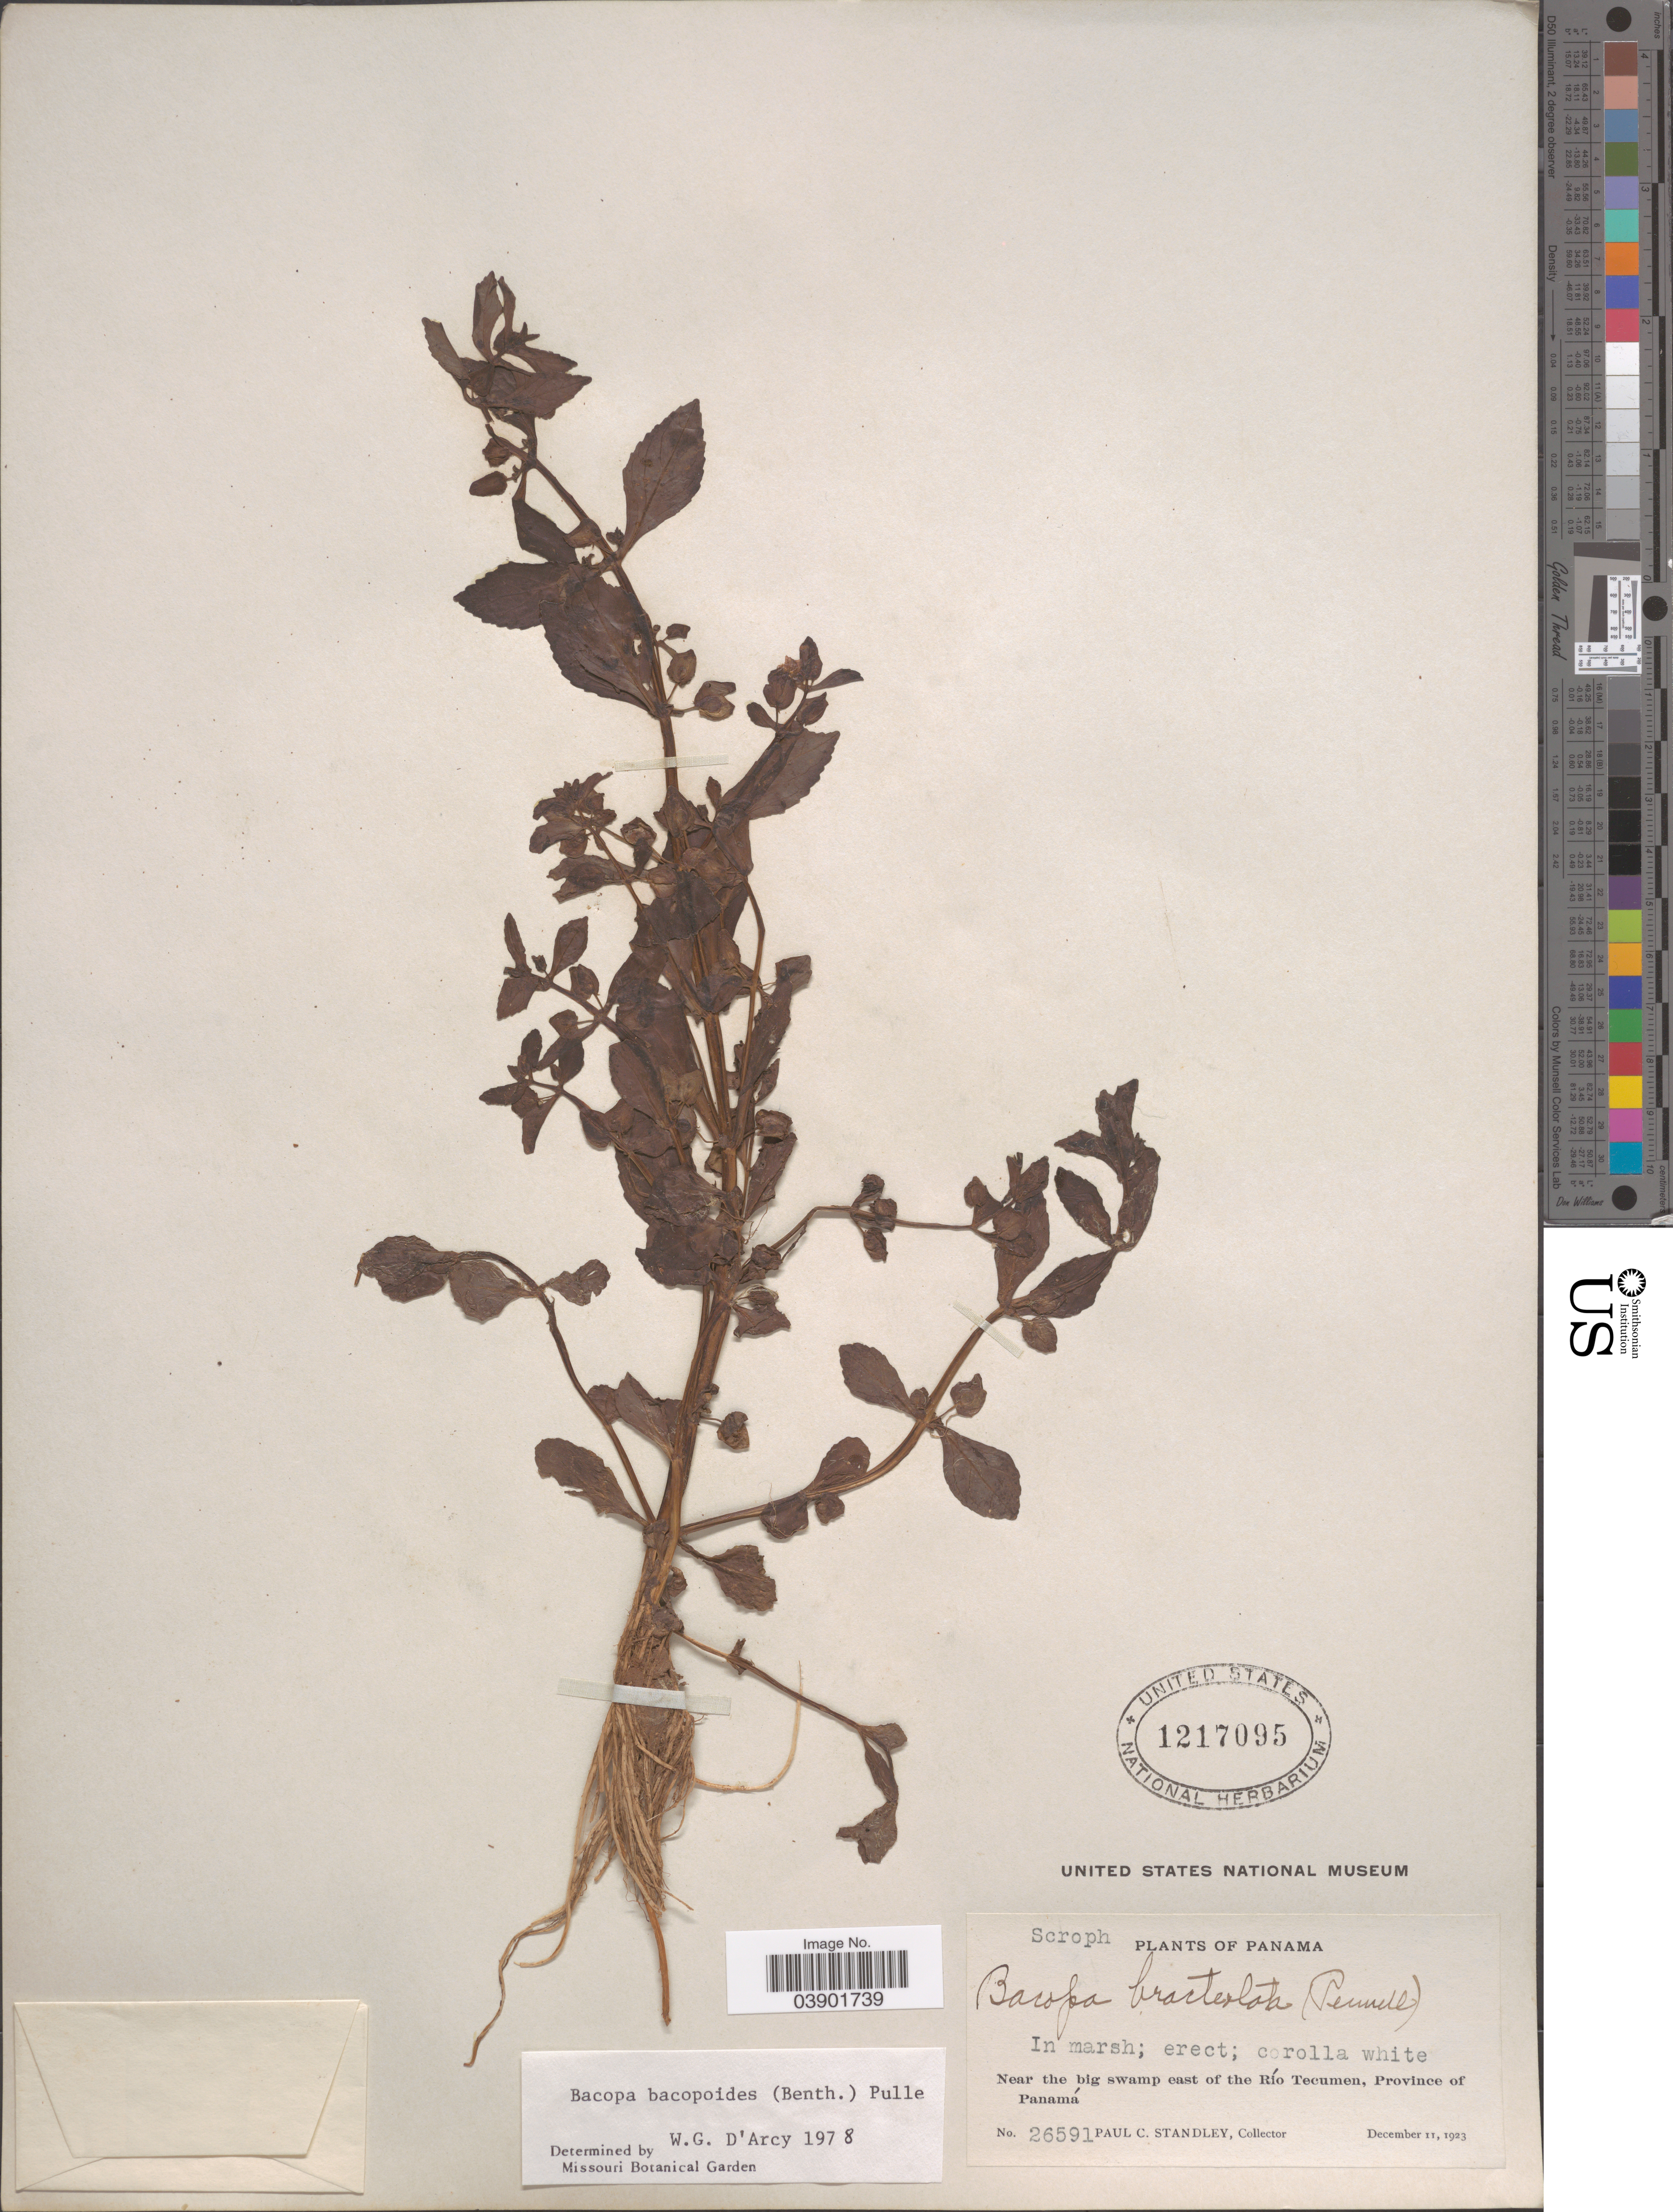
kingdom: Plantae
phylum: Tracheophyta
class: Magnoliopsida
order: Lamiales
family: Plantaginaceae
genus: Bacopa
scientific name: Bacopa bacopoides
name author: (Benth.) Pulle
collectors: P. C. Standley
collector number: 26591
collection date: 1923-12-11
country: Panama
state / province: Panamá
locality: Near the big swamp east of the Río Tecumen.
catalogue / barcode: US 1217095